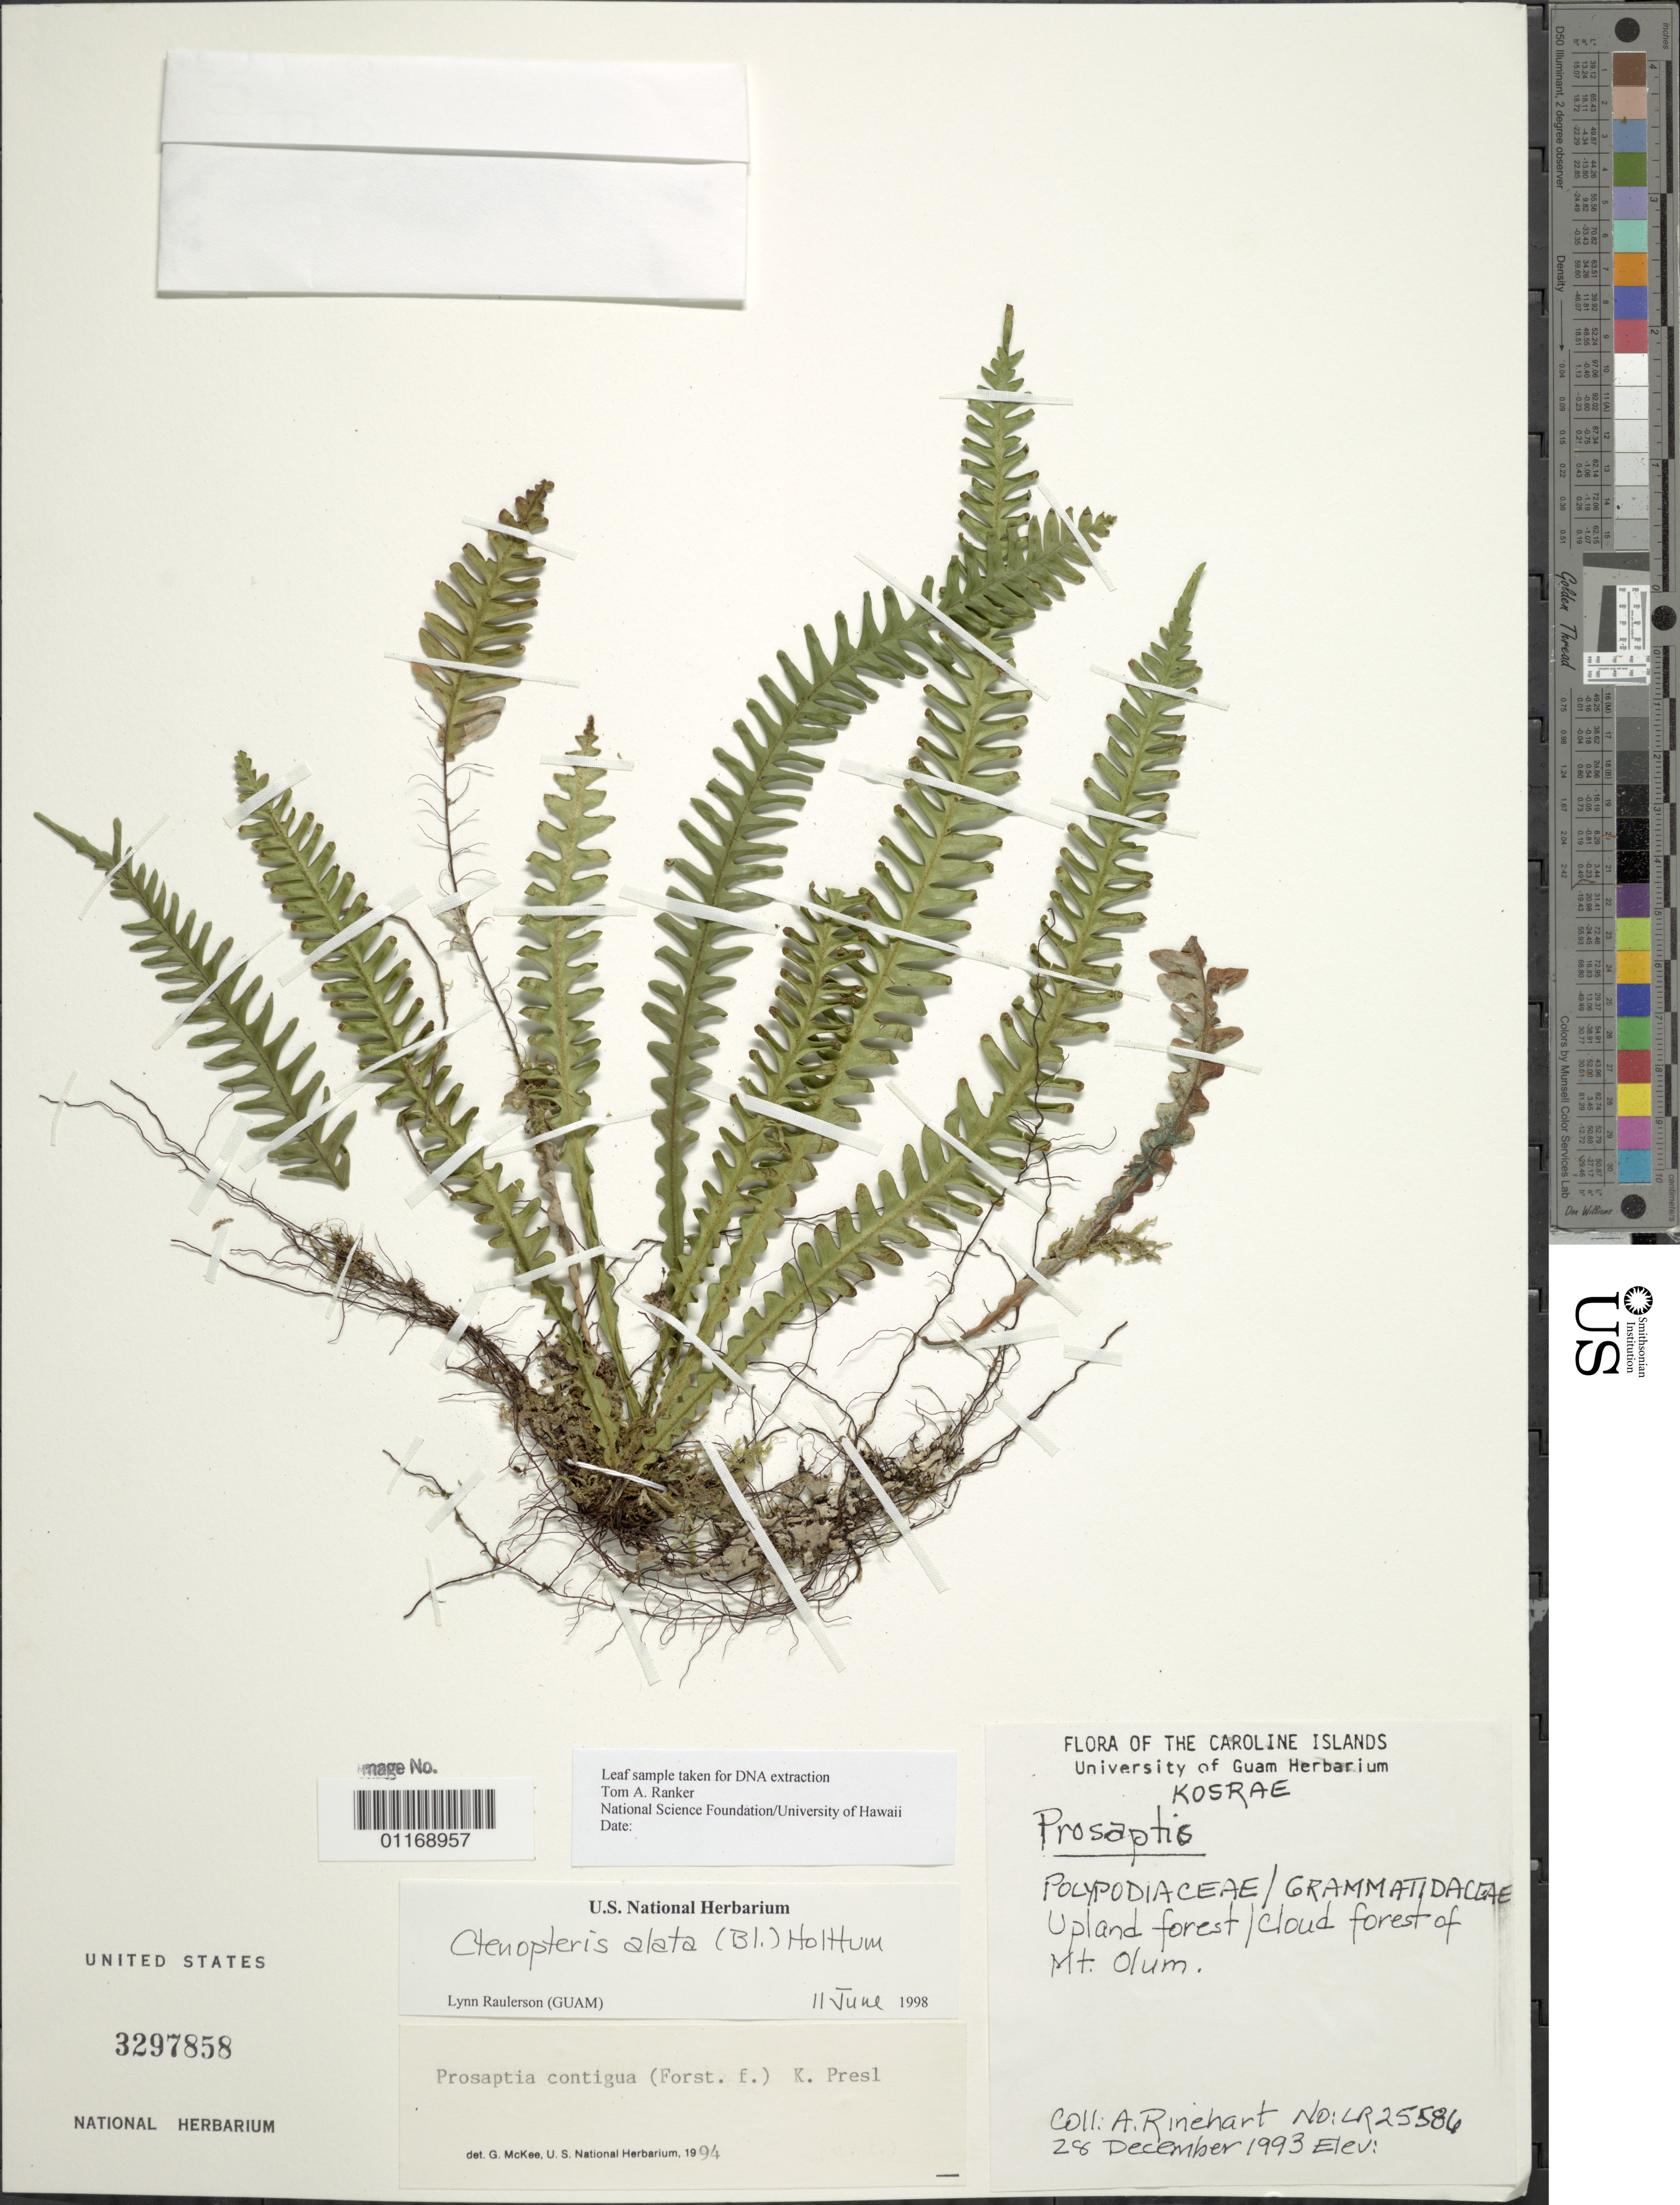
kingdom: Plantae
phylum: Tracheophyta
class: Polypodiopsida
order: Polypodiales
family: Polypodiaceae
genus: Prosaptia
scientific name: Prosaptia alata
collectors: A. Rinehart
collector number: LR25586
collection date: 1993-12-28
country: Micronesia, Federated States of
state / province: Kosrae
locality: Upland forest cloud forest of Mt, Olum, The Caroline Islands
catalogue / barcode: US 3297858